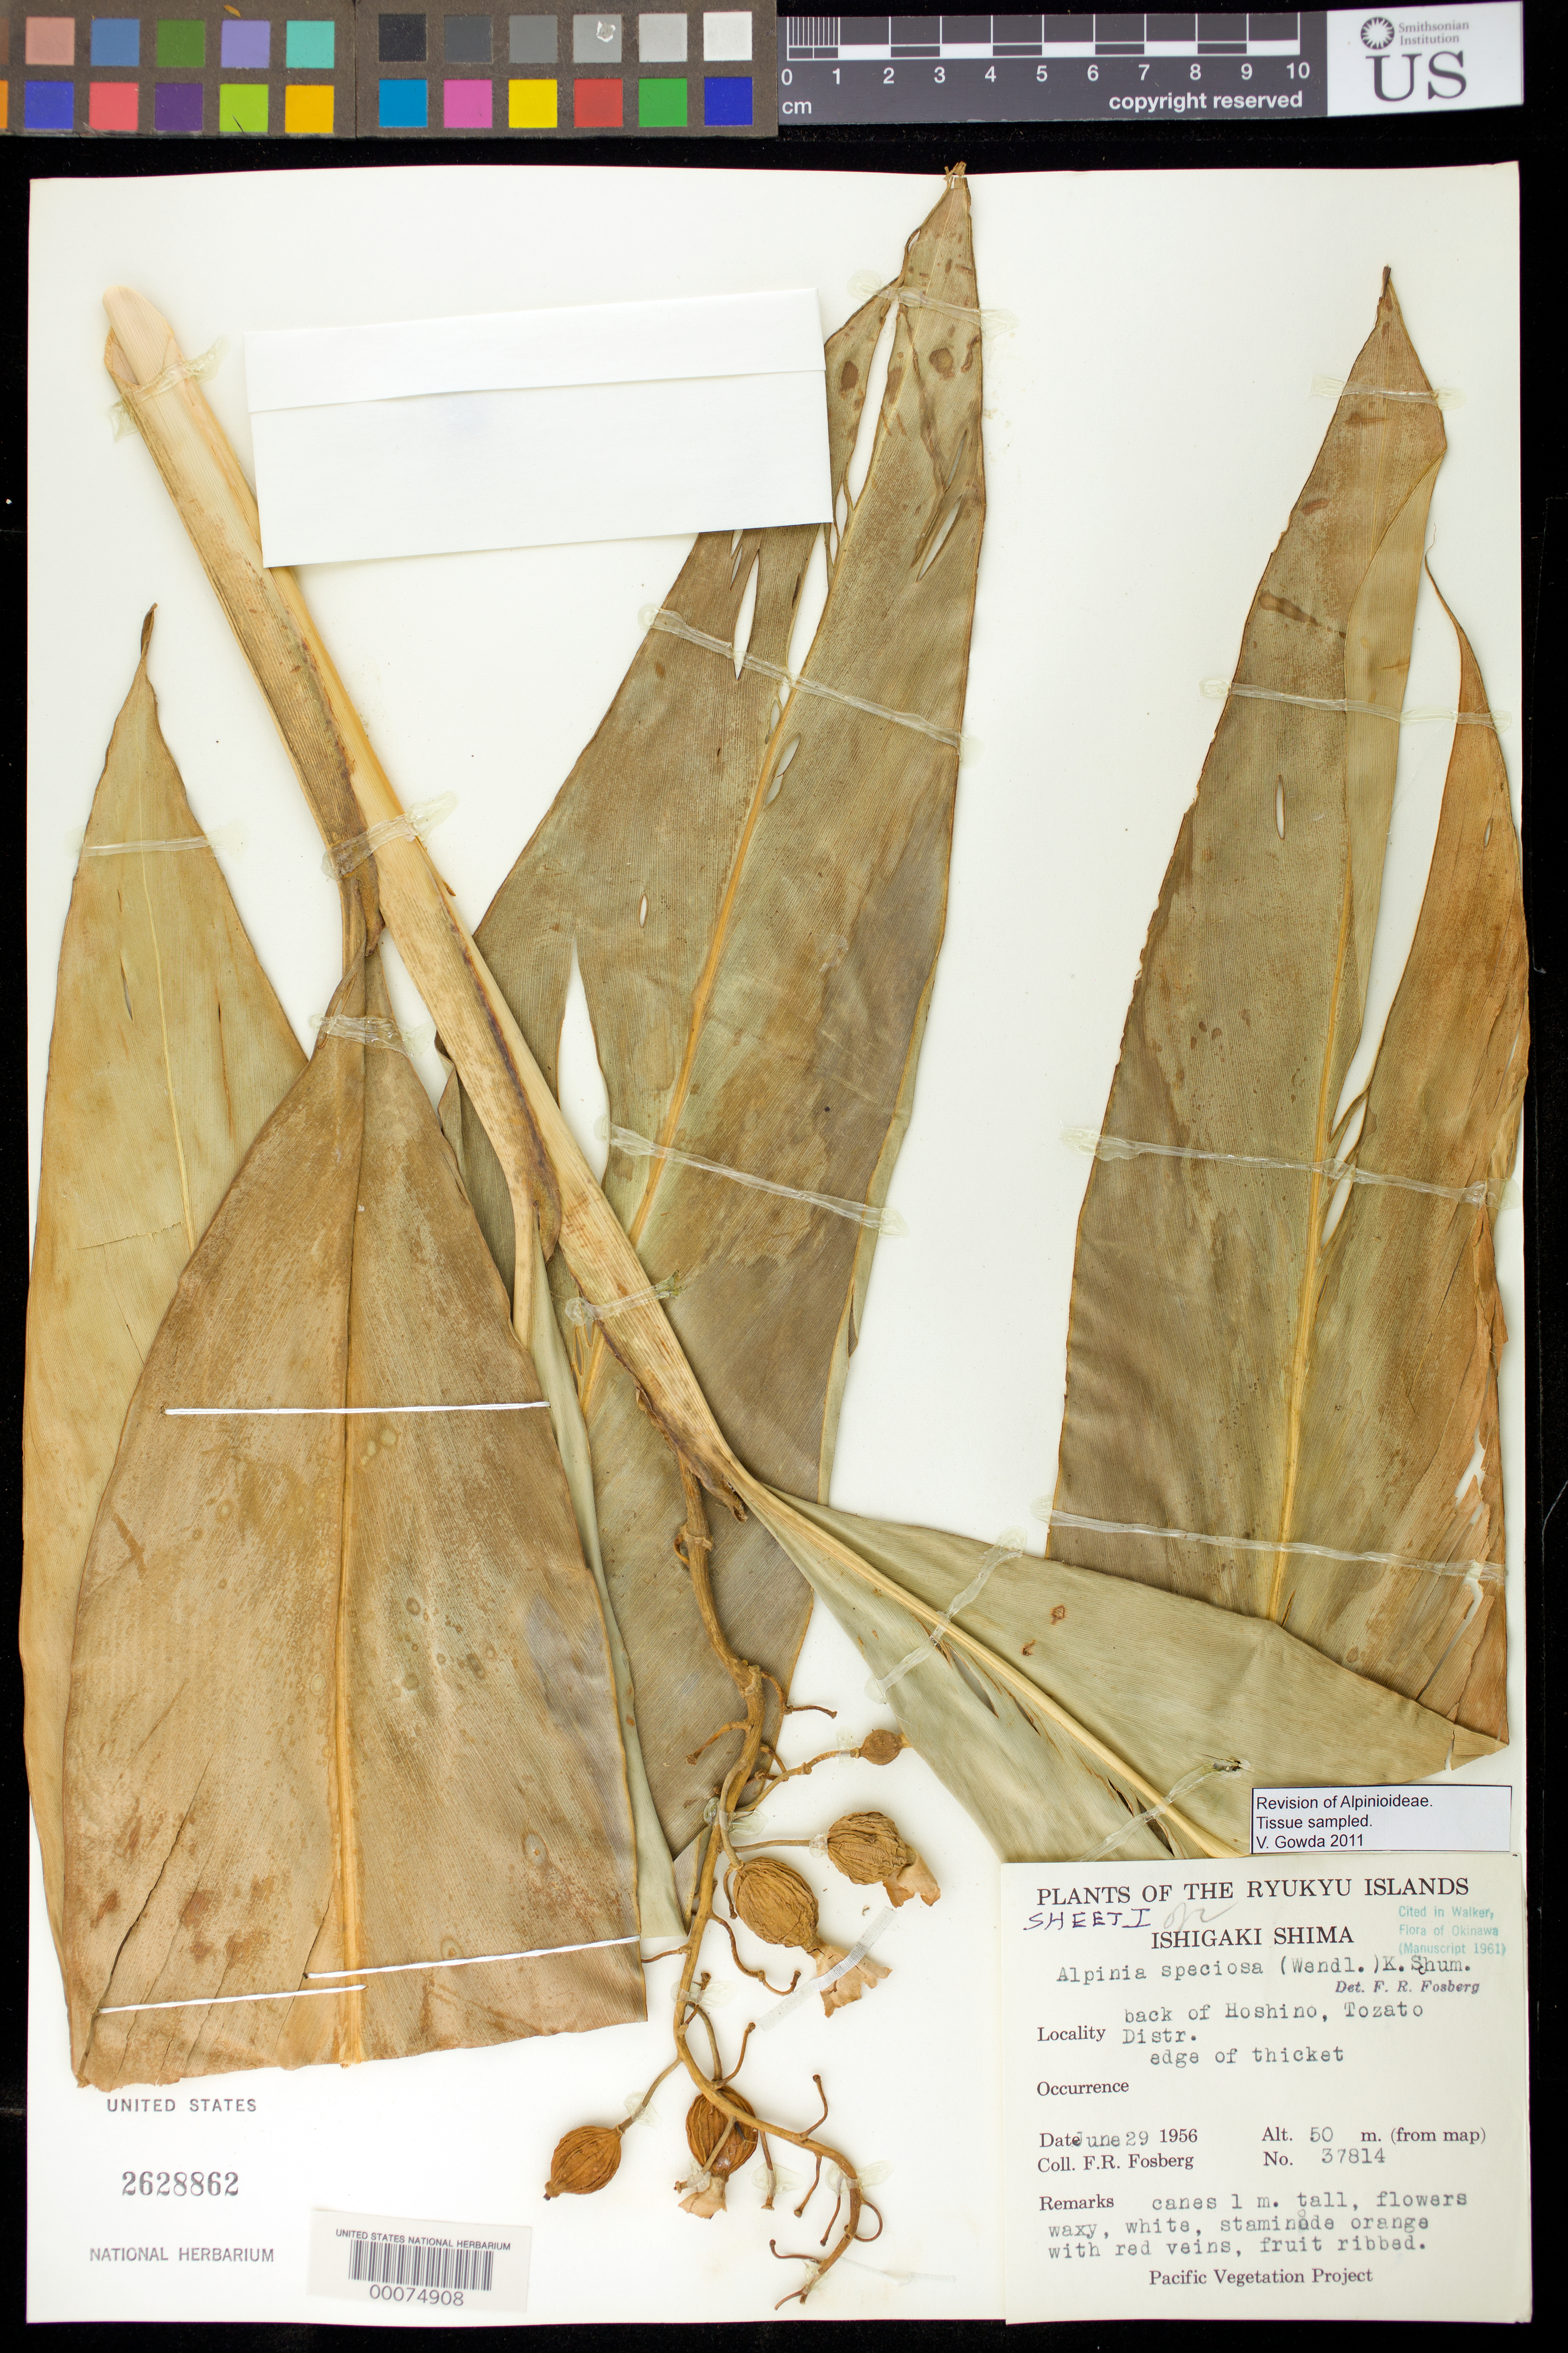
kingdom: Plantae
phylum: Tracheophyta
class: Liliopsida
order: Zingiberales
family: Zingiberaceae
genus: Alpinia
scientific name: Alpinia zerumbet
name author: (Pers.) B.L. Burtt & R.M. Sm.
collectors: F. R. Fosberg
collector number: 37814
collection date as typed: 29 Jun 1956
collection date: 1956-06-29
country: Japan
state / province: Okinawa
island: Ishigaki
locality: Ishigaki shima, back of hoshino, tozato district [Sakishima Is.]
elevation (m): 50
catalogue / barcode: US 2628862